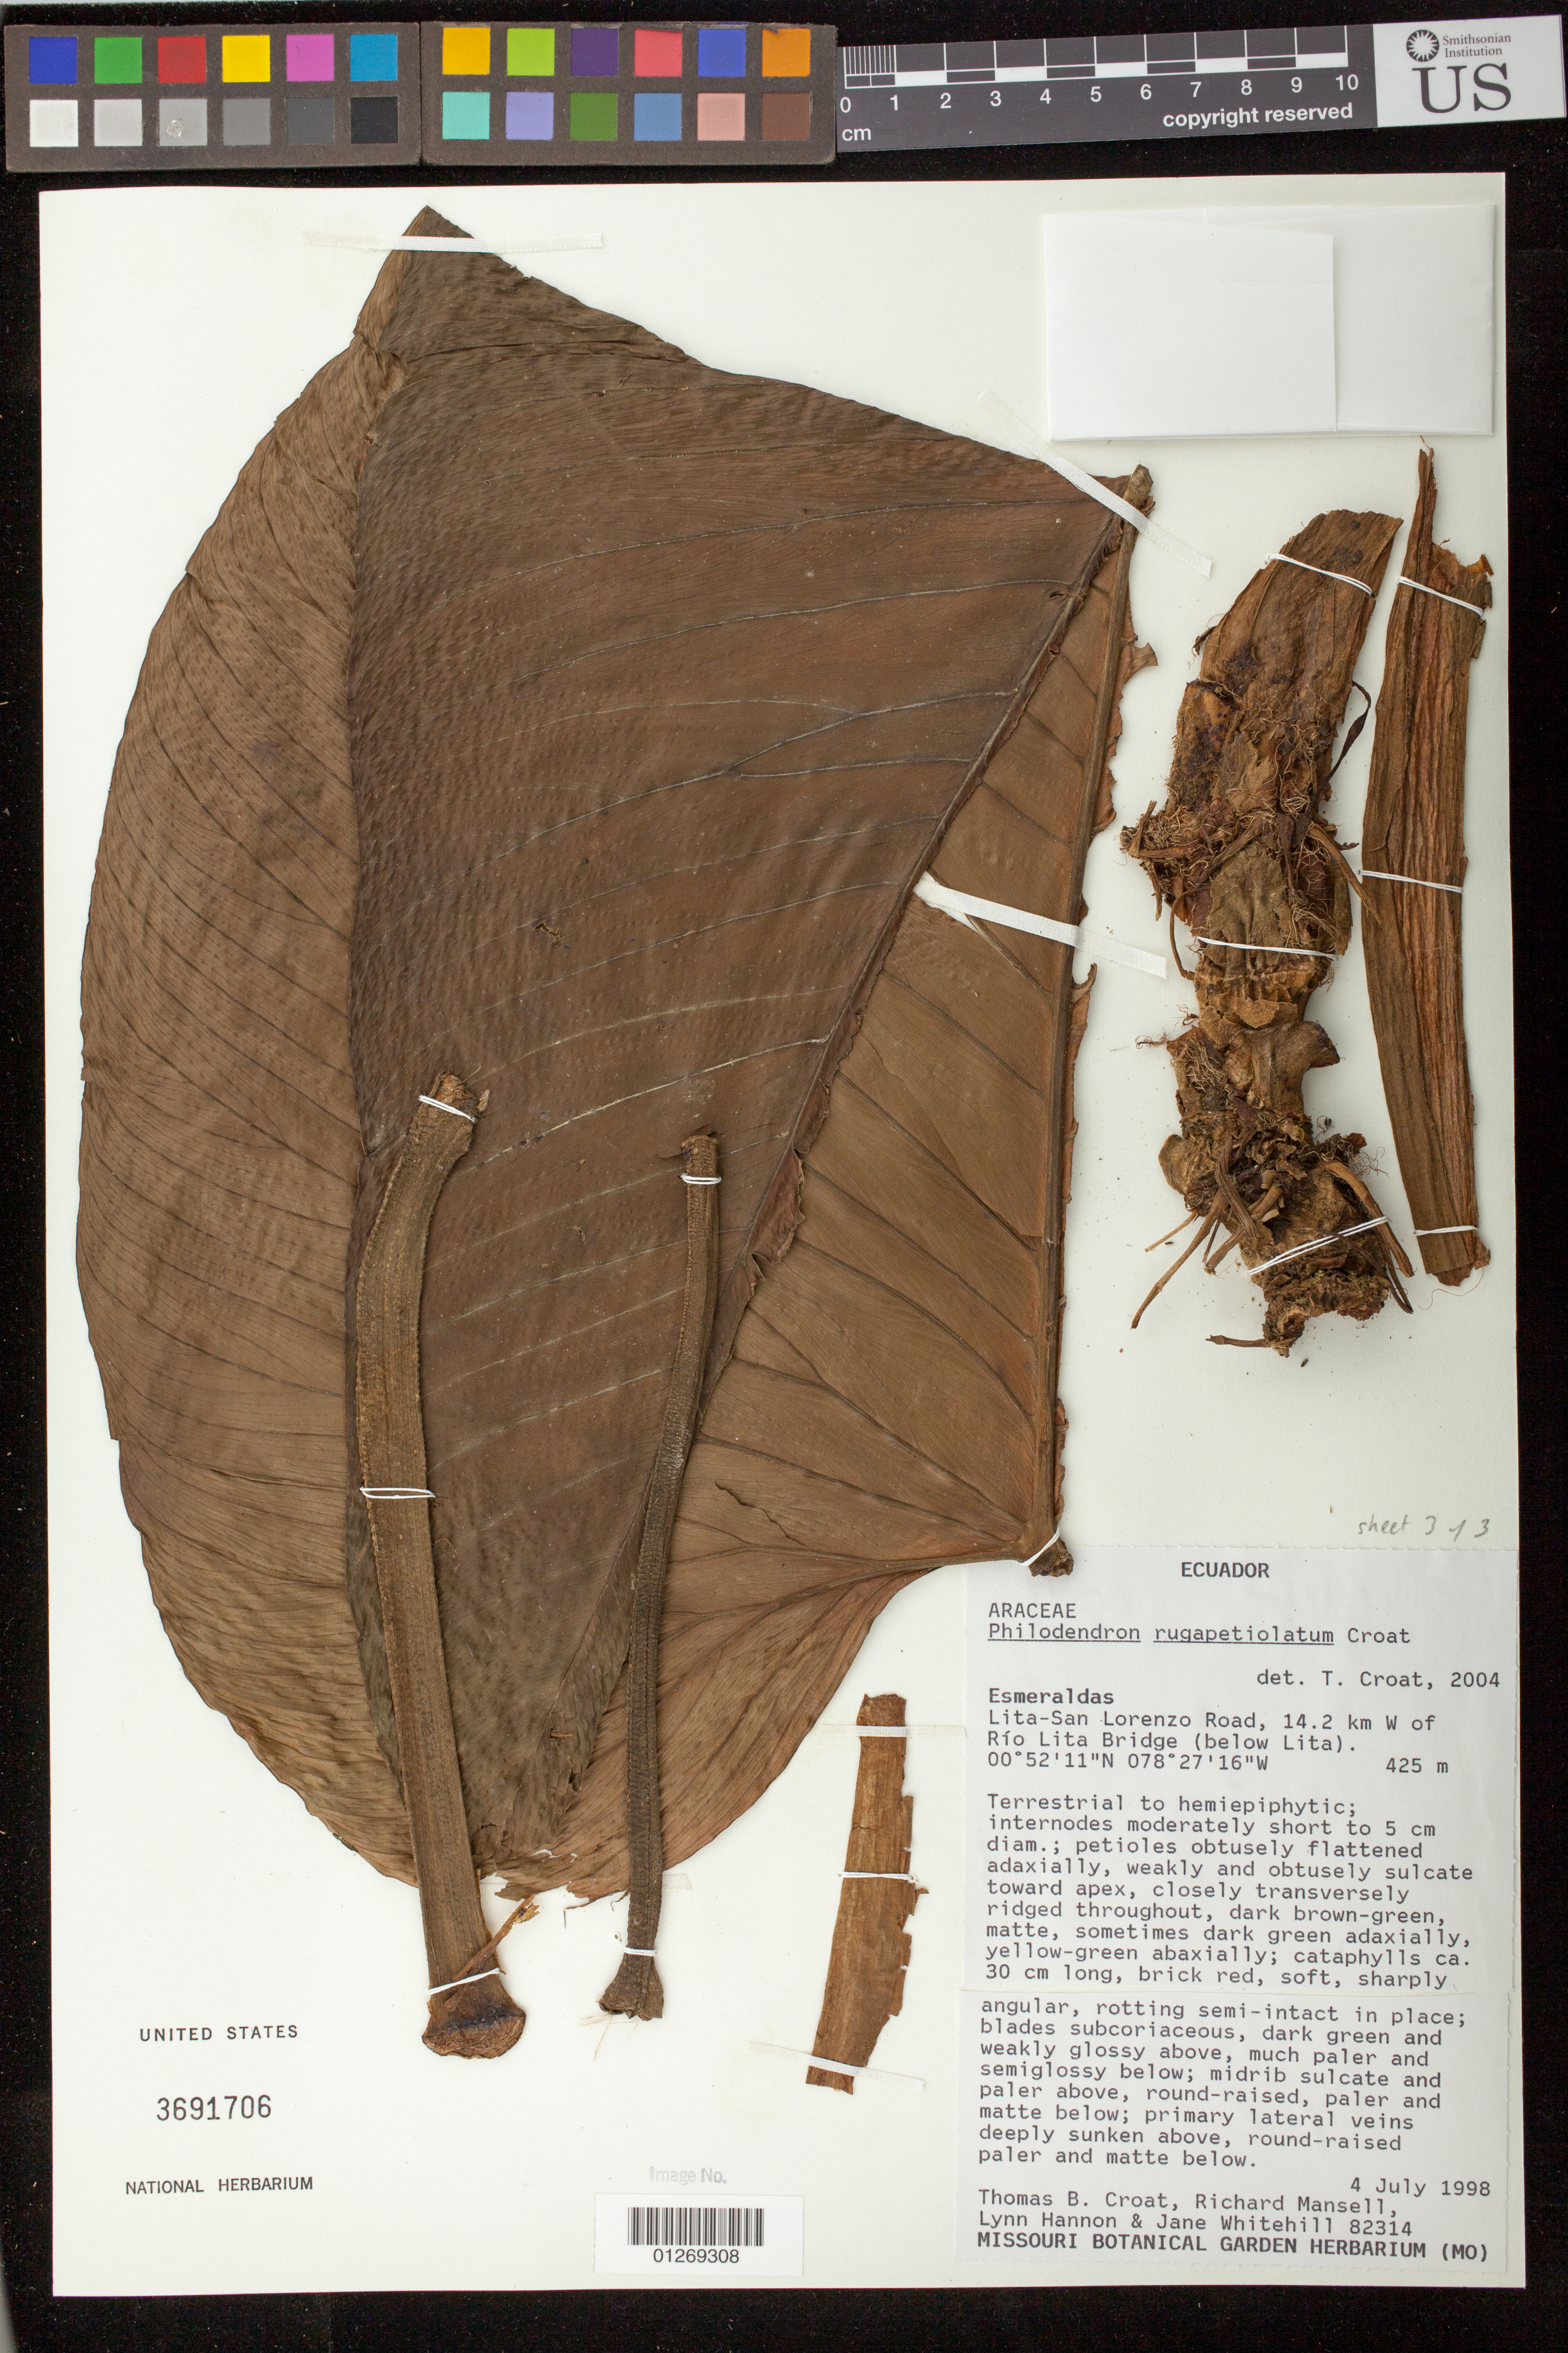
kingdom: Plantae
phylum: Tracheophyta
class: Liliopsida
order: Alismatales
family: Araceae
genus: Philodendron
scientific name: Philodendron rugapetiolatum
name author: Croat & M.M. Mora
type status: Isotype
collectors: T. B. Croat, R. Mansell, L. Hannon & J. Whitehill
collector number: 82314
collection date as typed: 04 Jul 1998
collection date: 1998-07-04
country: Ecuador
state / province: Esmeraldas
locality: Esmeraldas. Lita-San Lorenzo Road, 14.2 km W of Río Lita Bridge (below Lita)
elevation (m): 425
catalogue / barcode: US 3691706